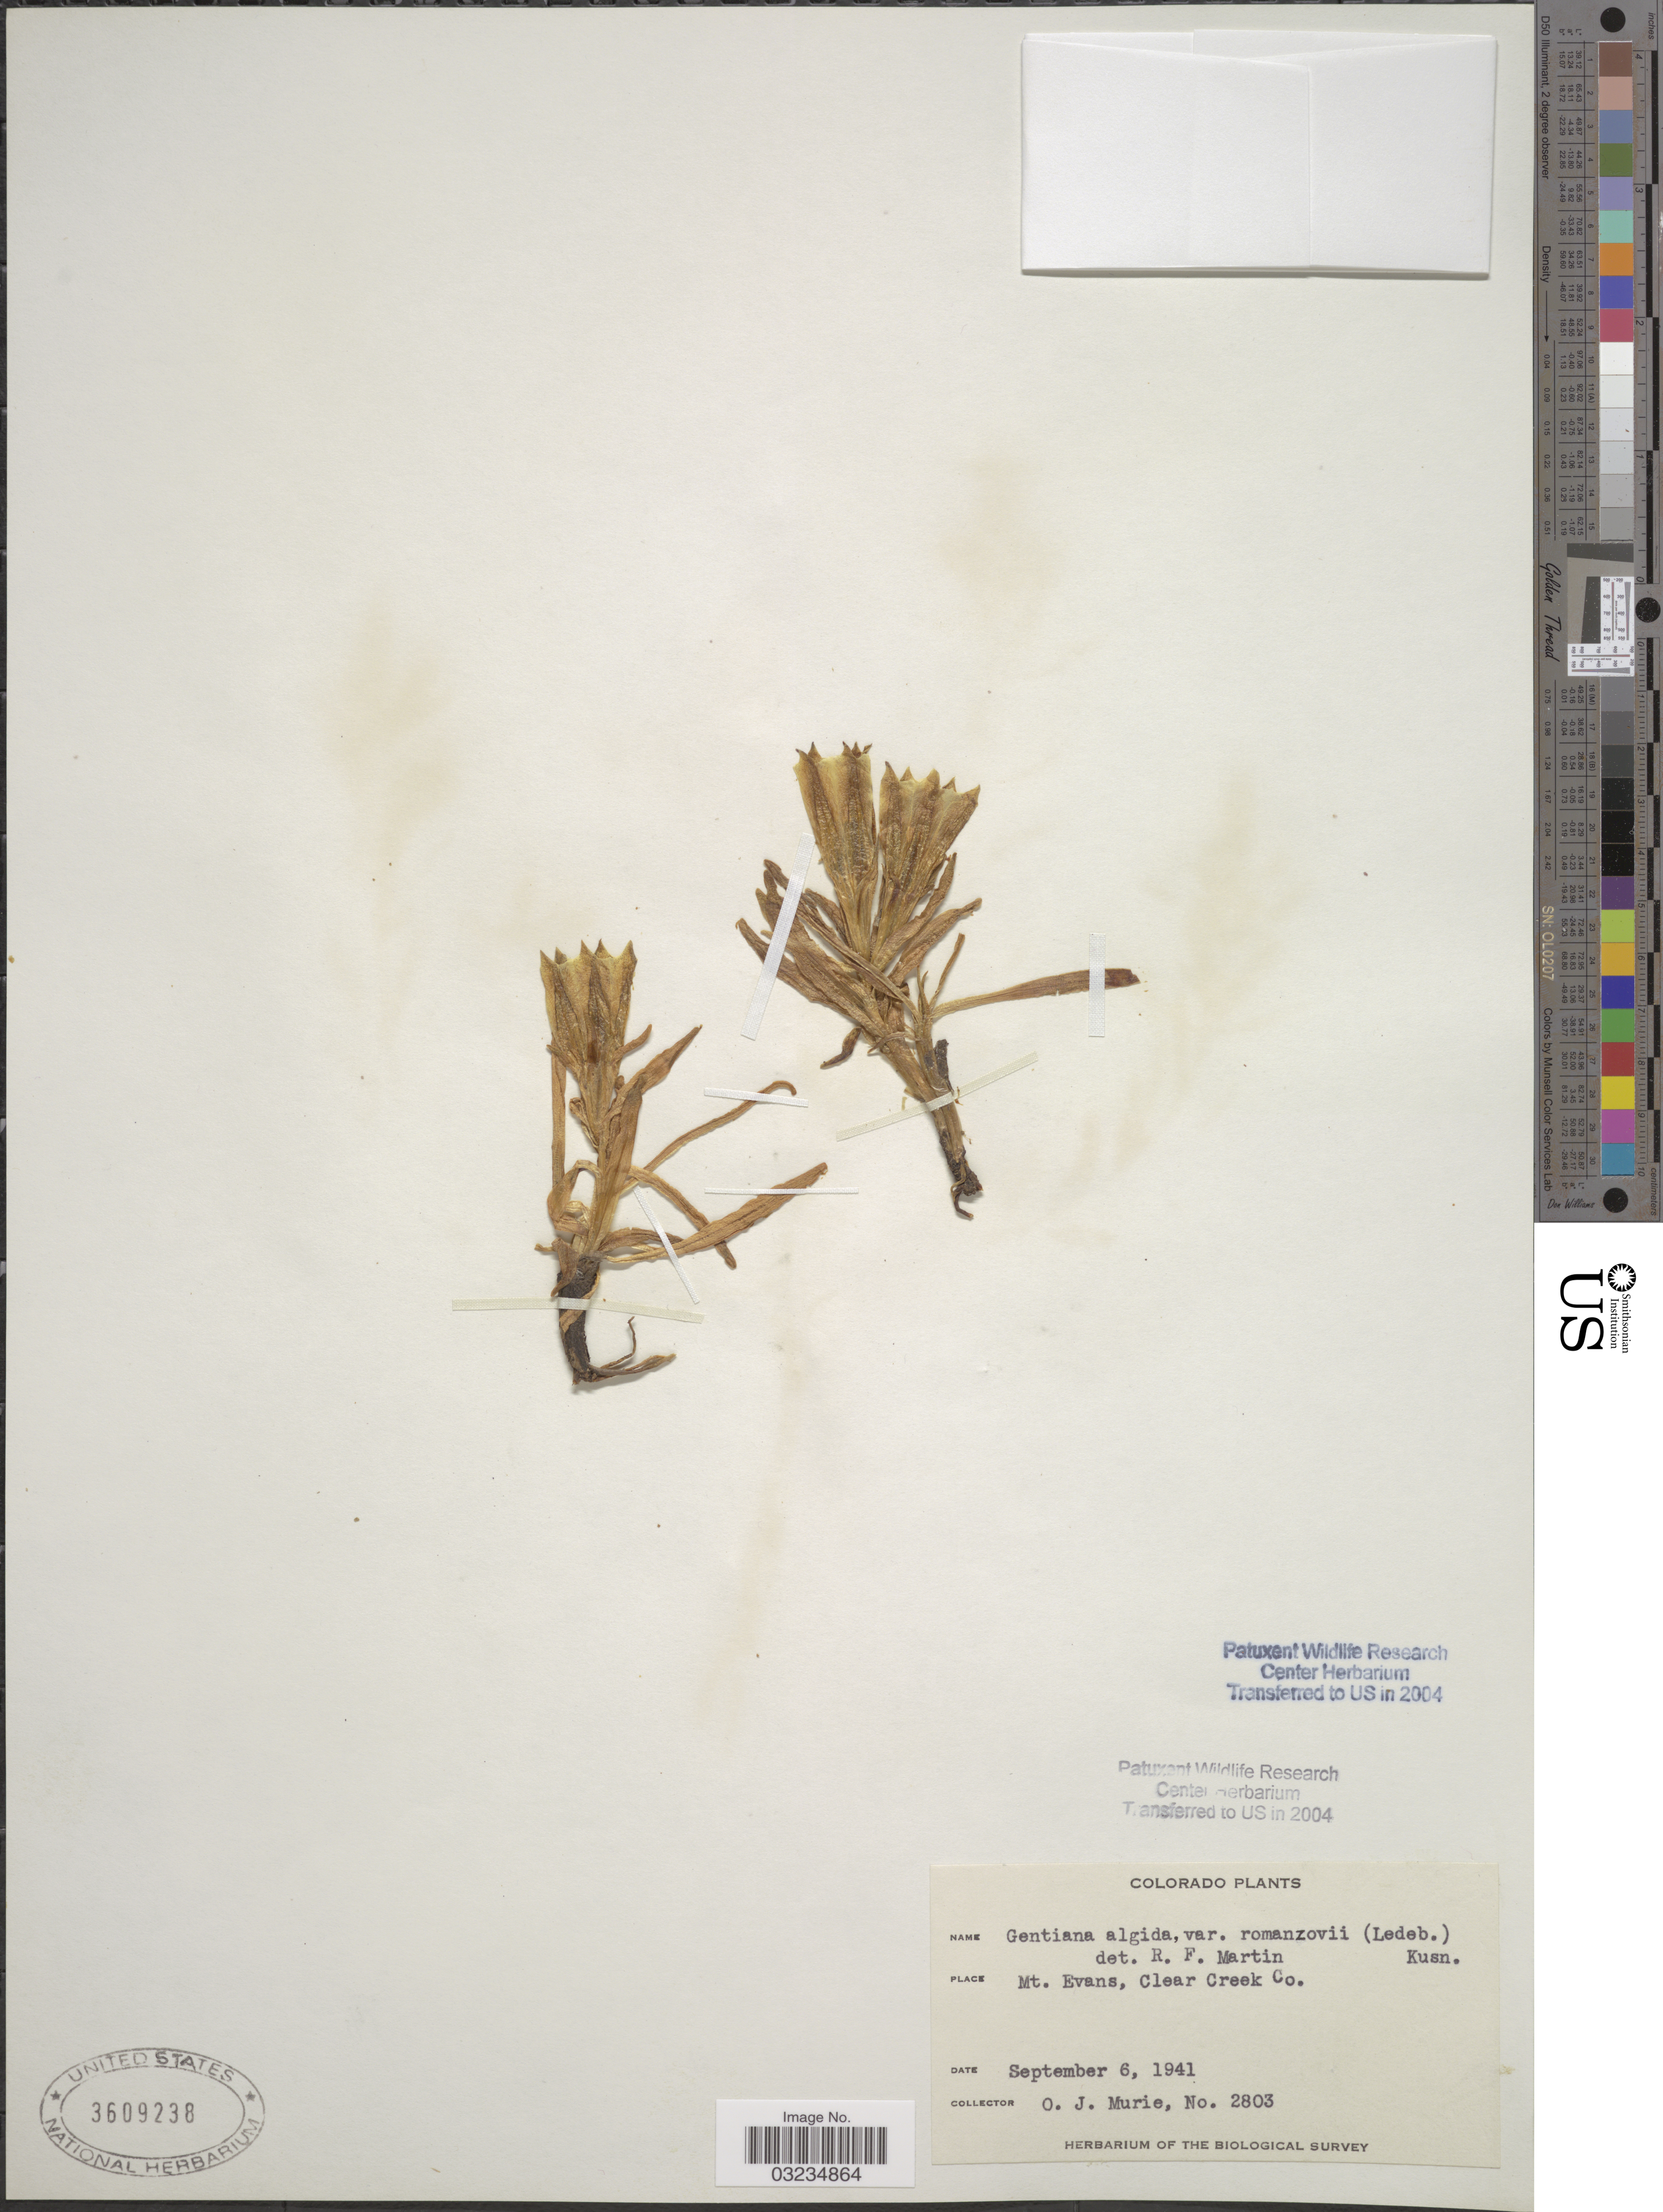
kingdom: Plantae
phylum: Tracheophyta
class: Magnoliopsida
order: Gentianales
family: Gentianaceae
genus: Gentiana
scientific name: Gentiana romanzovii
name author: Ledeb. ex Bunge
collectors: O. Murie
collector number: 2803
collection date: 1941-09-06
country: United States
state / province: Colorado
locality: Mt. Evans, Clear Creek Co.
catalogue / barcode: US 3609238